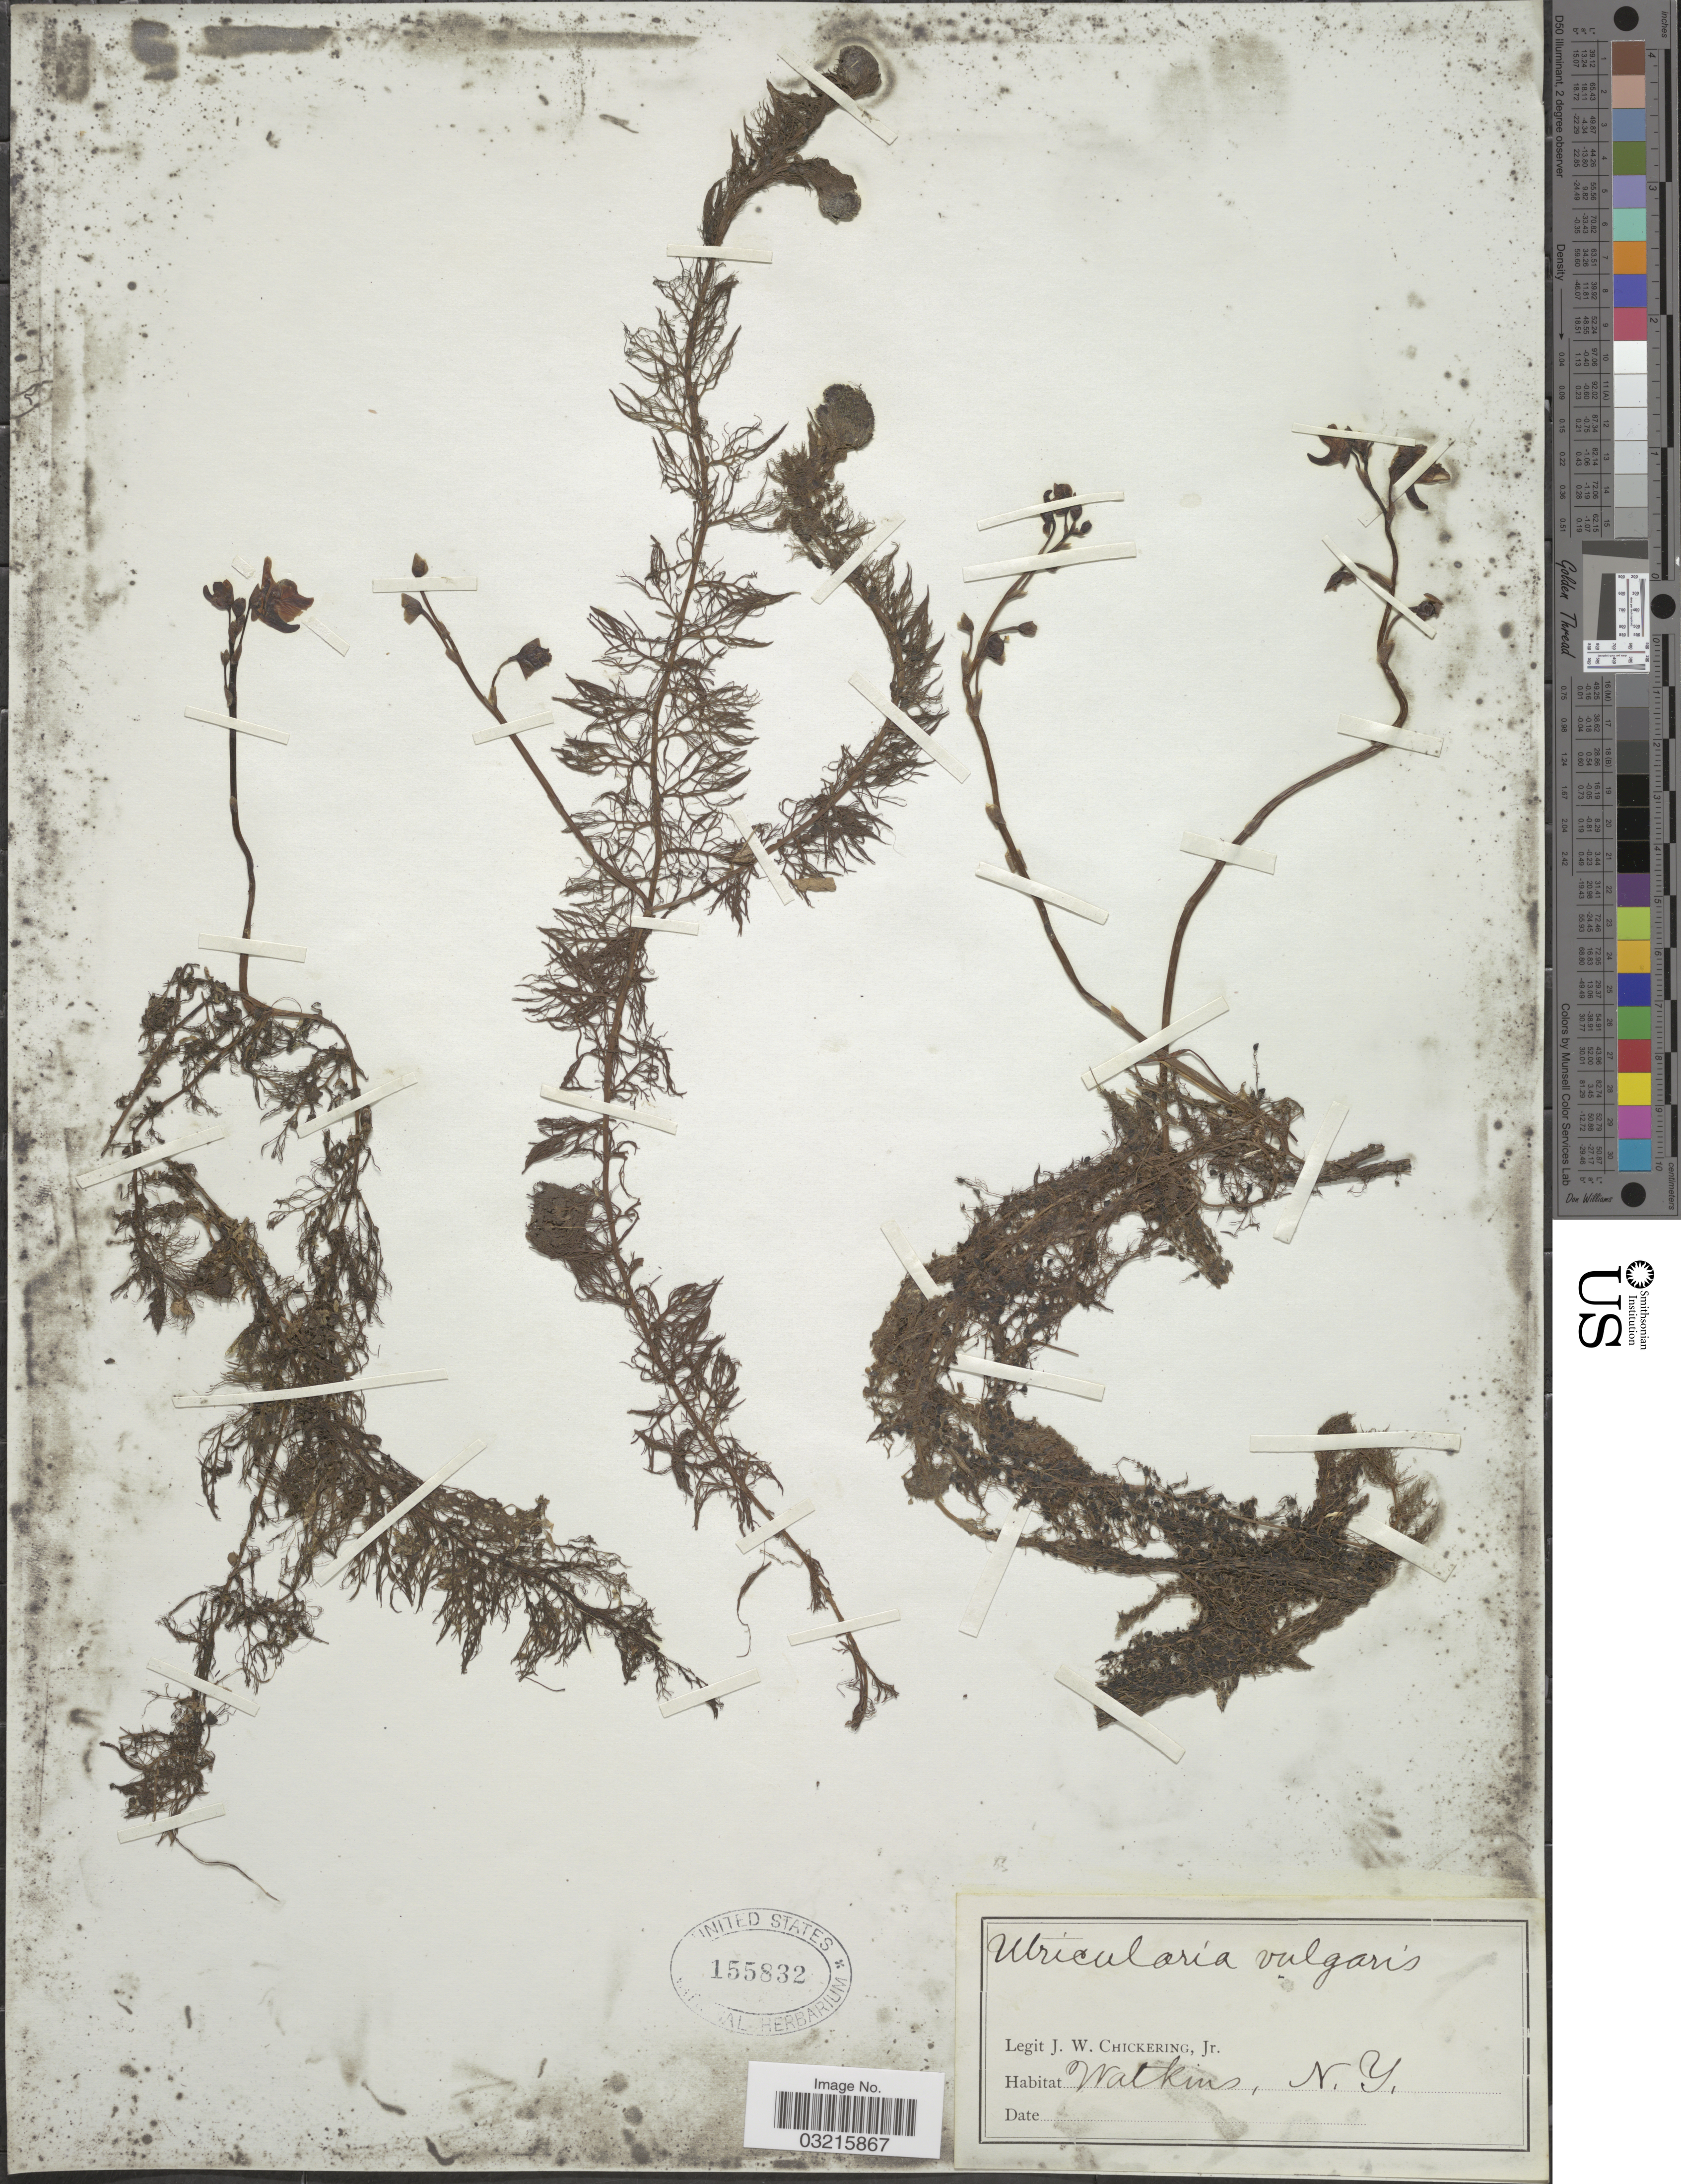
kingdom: Plantae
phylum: Tracheophyta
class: Magnoliopsida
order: Lamiales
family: Lentibulariaceae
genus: Utricularia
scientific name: Utricularia vulgaris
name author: L.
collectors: J. W. Chickering Jr.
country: United States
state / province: New York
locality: Watkins.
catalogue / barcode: US 155832